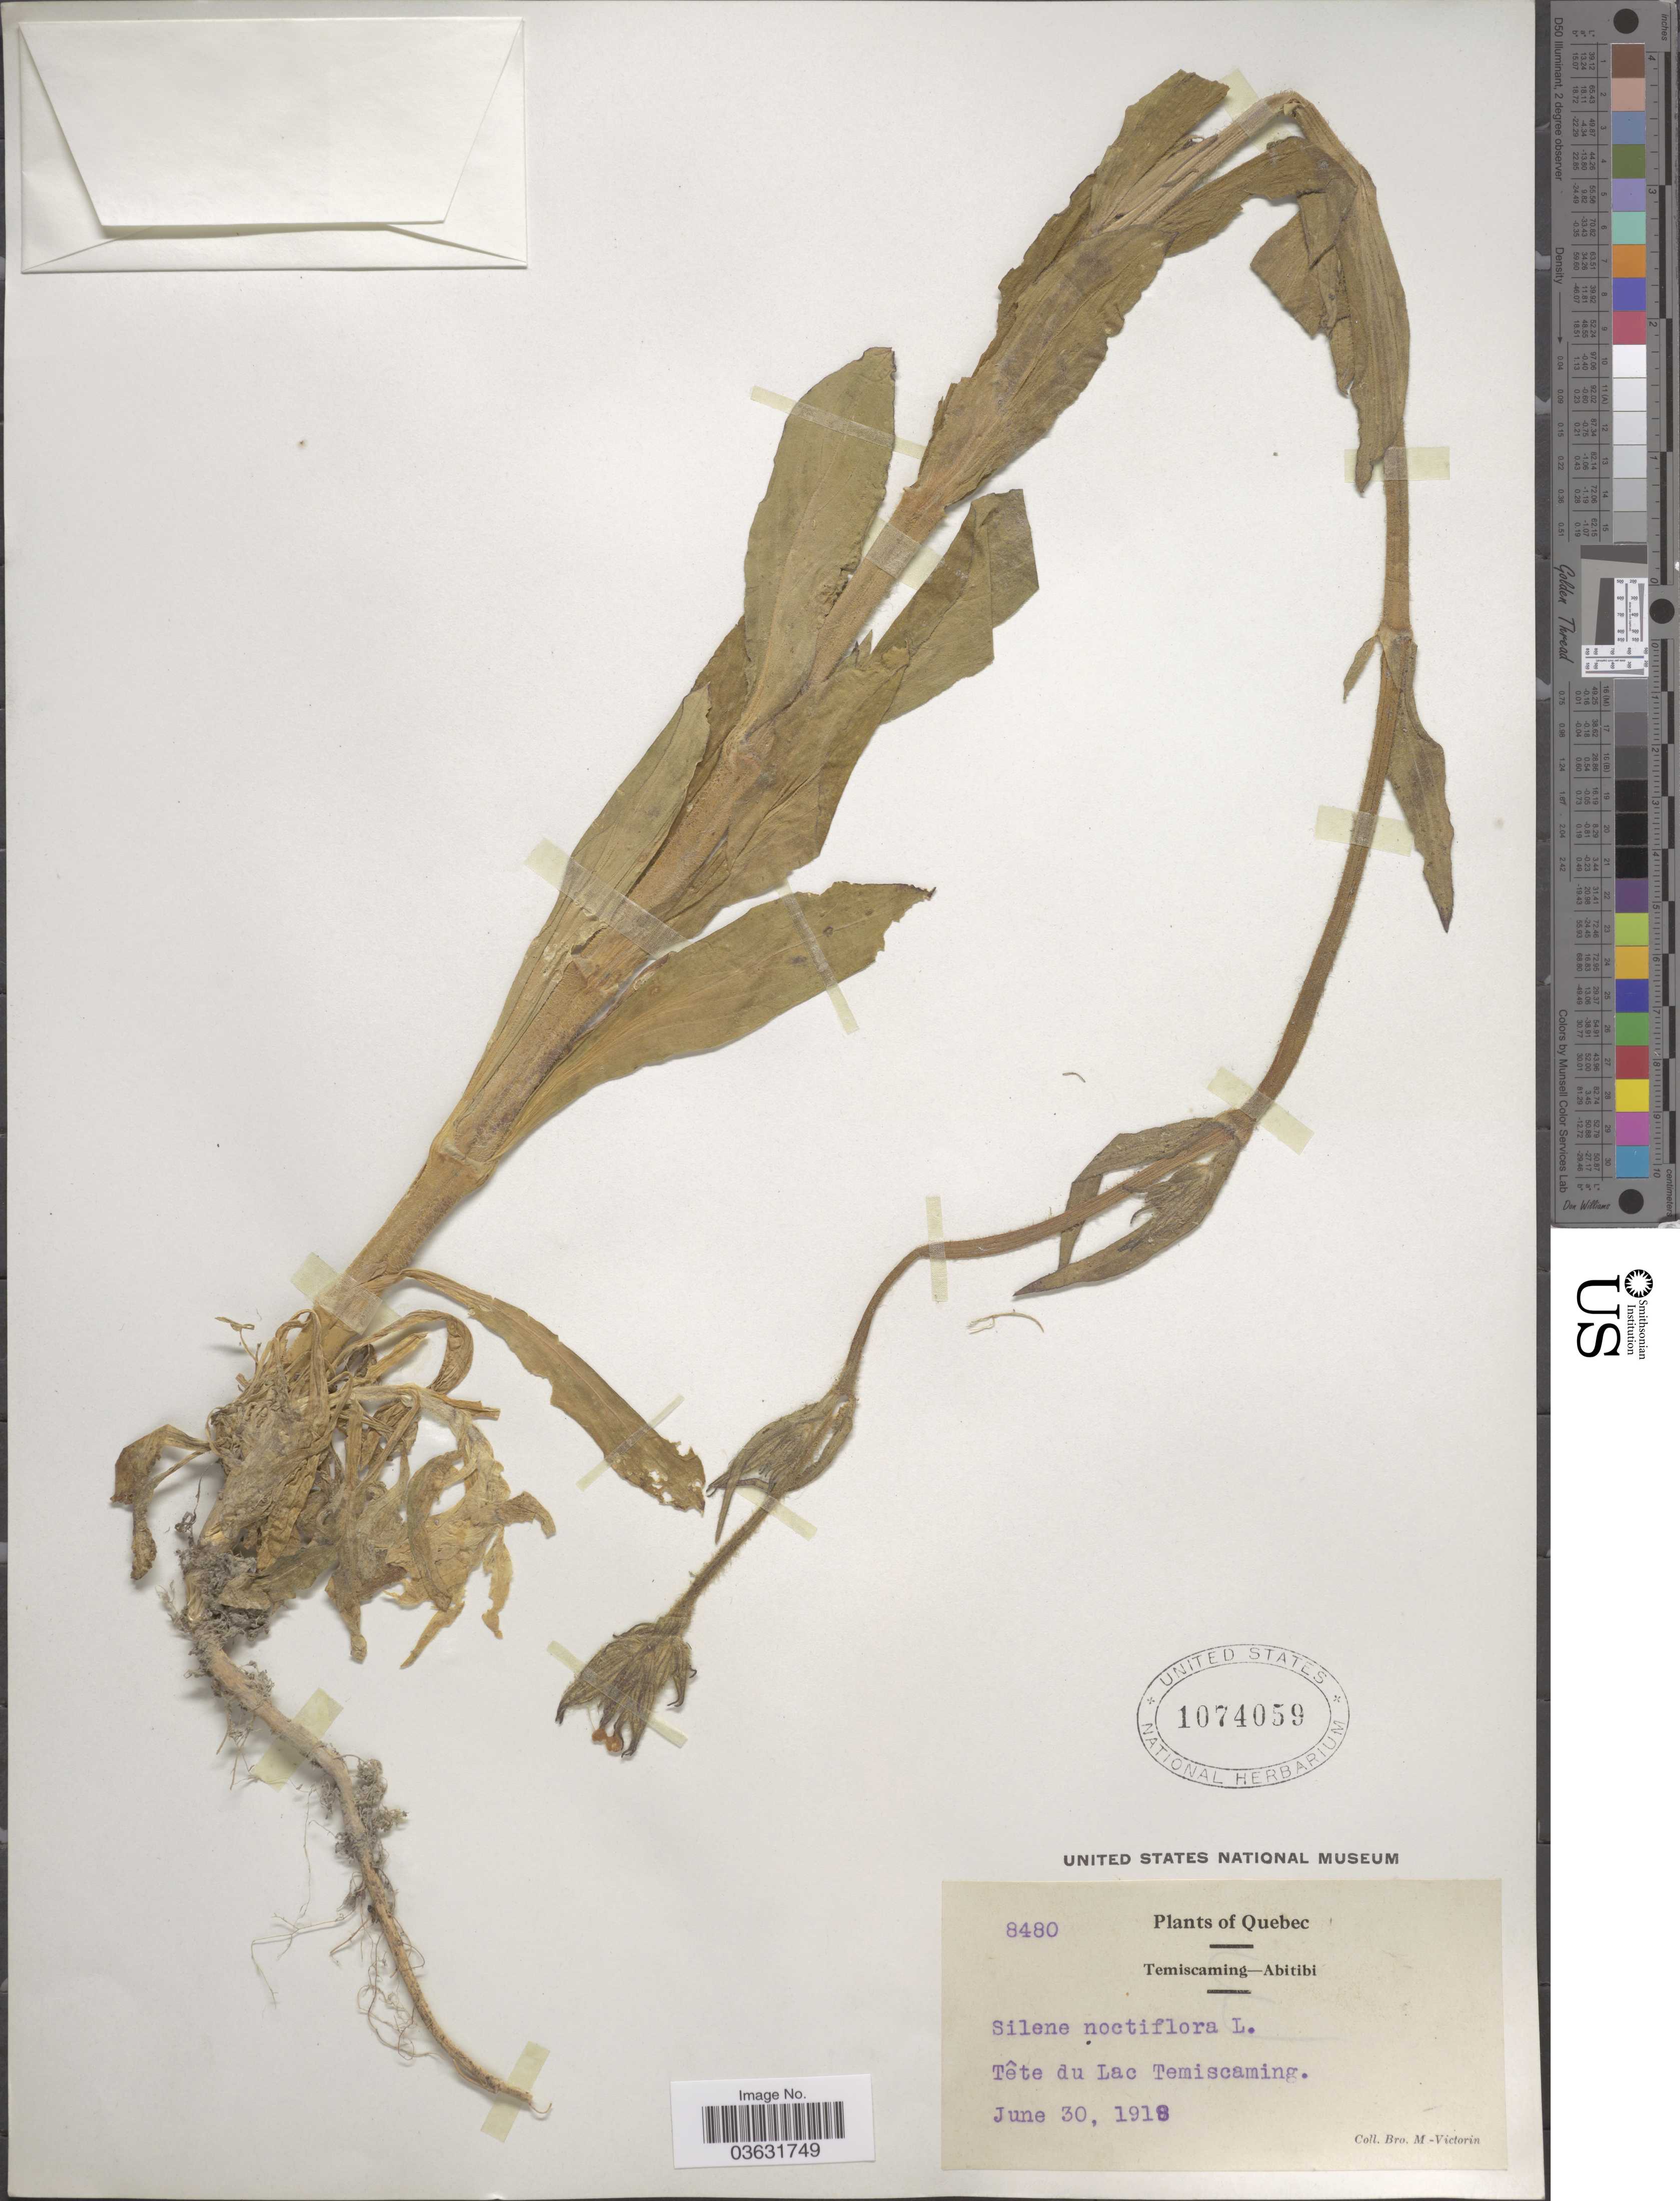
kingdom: Plantae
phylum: Tracheophyta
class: Magnoliopsida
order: Caryophyllales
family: Caryophyllaceae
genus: Silene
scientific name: Silene noctiflora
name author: L.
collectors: Fr. Marie-Victorin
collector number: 8480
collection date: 1918-06-30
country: Canada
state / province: Quebec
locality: Temiscaming - Abitibi. Tête du Lac Temiscaming.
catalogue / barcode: US 1074059